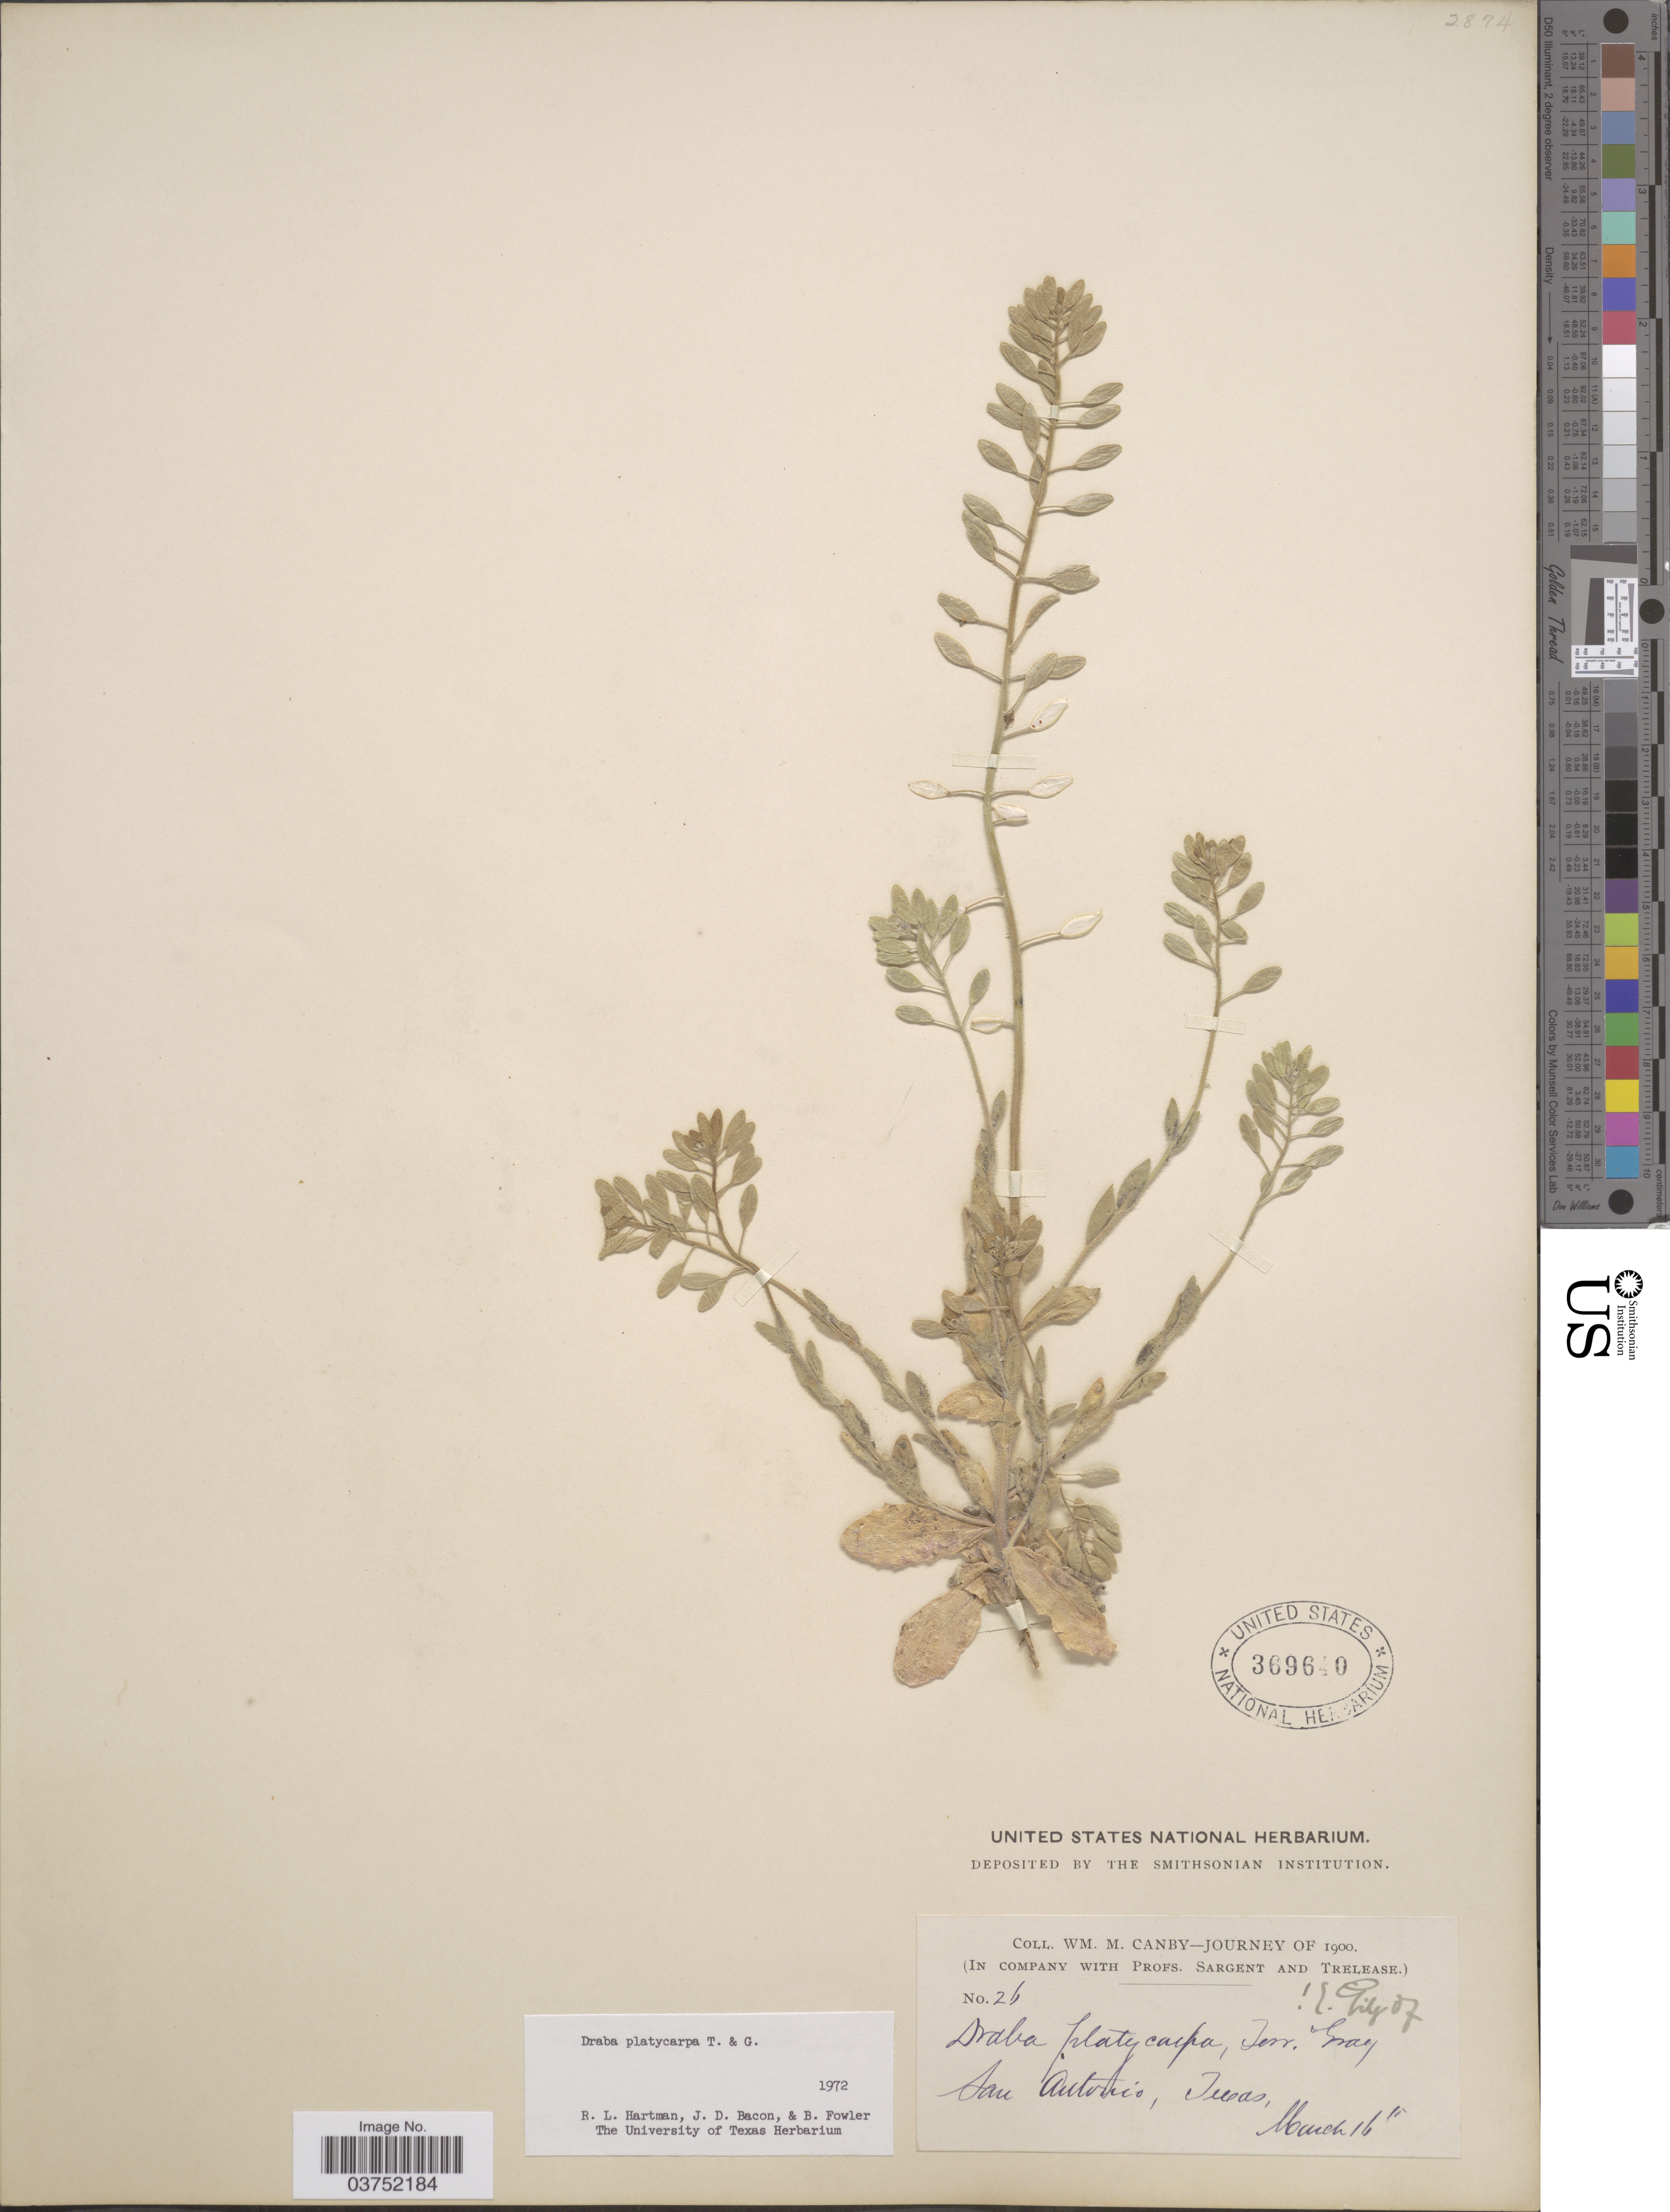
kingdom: Plantae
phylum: Tracheophyta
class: Magnoliopsida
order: Brassicales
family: Brassicaceae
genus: Draba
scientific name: Draba platycarpa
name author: Torr. & A. Gray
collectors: W. Canby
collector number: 26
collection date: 1900-03-16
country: United States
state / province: Texas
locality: San Antonio.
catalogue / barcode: US 369640